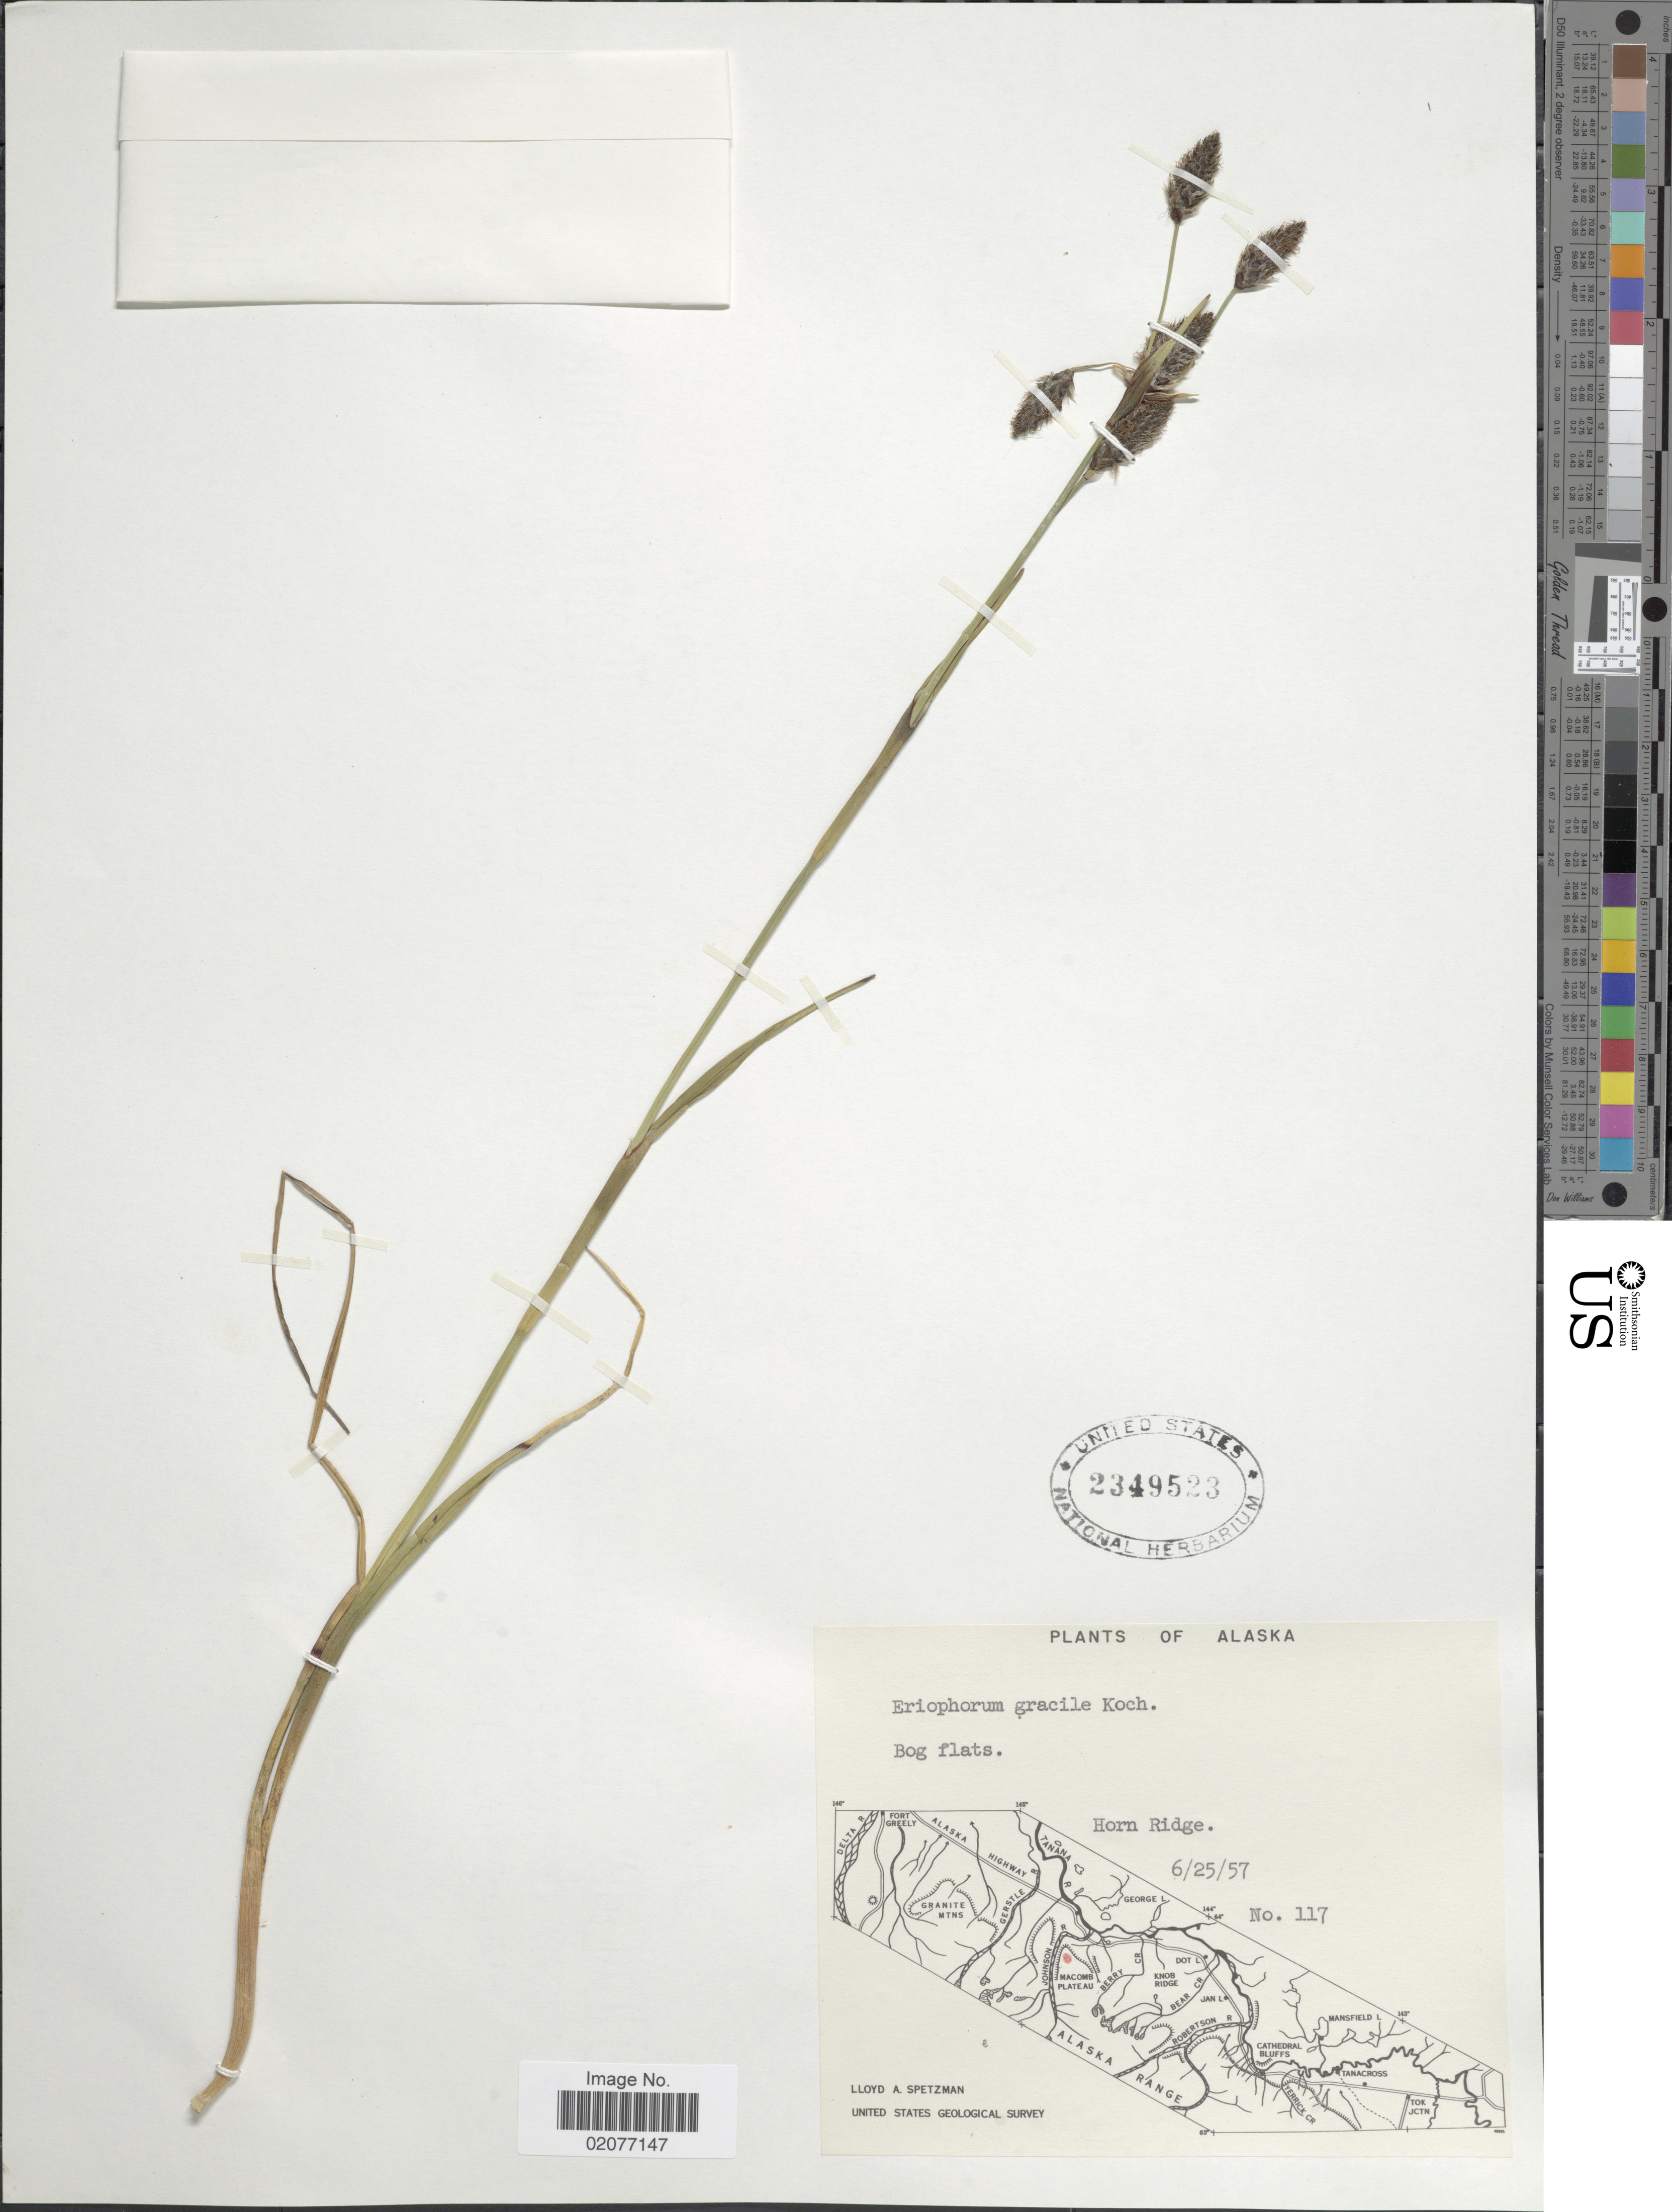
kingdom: Plantae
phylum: Tracheophyta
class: Liliopsida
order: Poales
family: Cyperaceae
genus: Eriophorum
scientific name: Eriophorum gracile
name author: W.D.J. Koch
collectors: L. Spetzman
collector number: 117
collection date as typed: Transcribed d/m/y: 25/6/57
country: United States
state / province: Alaska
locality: Alaska. Horn Ridge.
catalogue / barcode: US 2349523